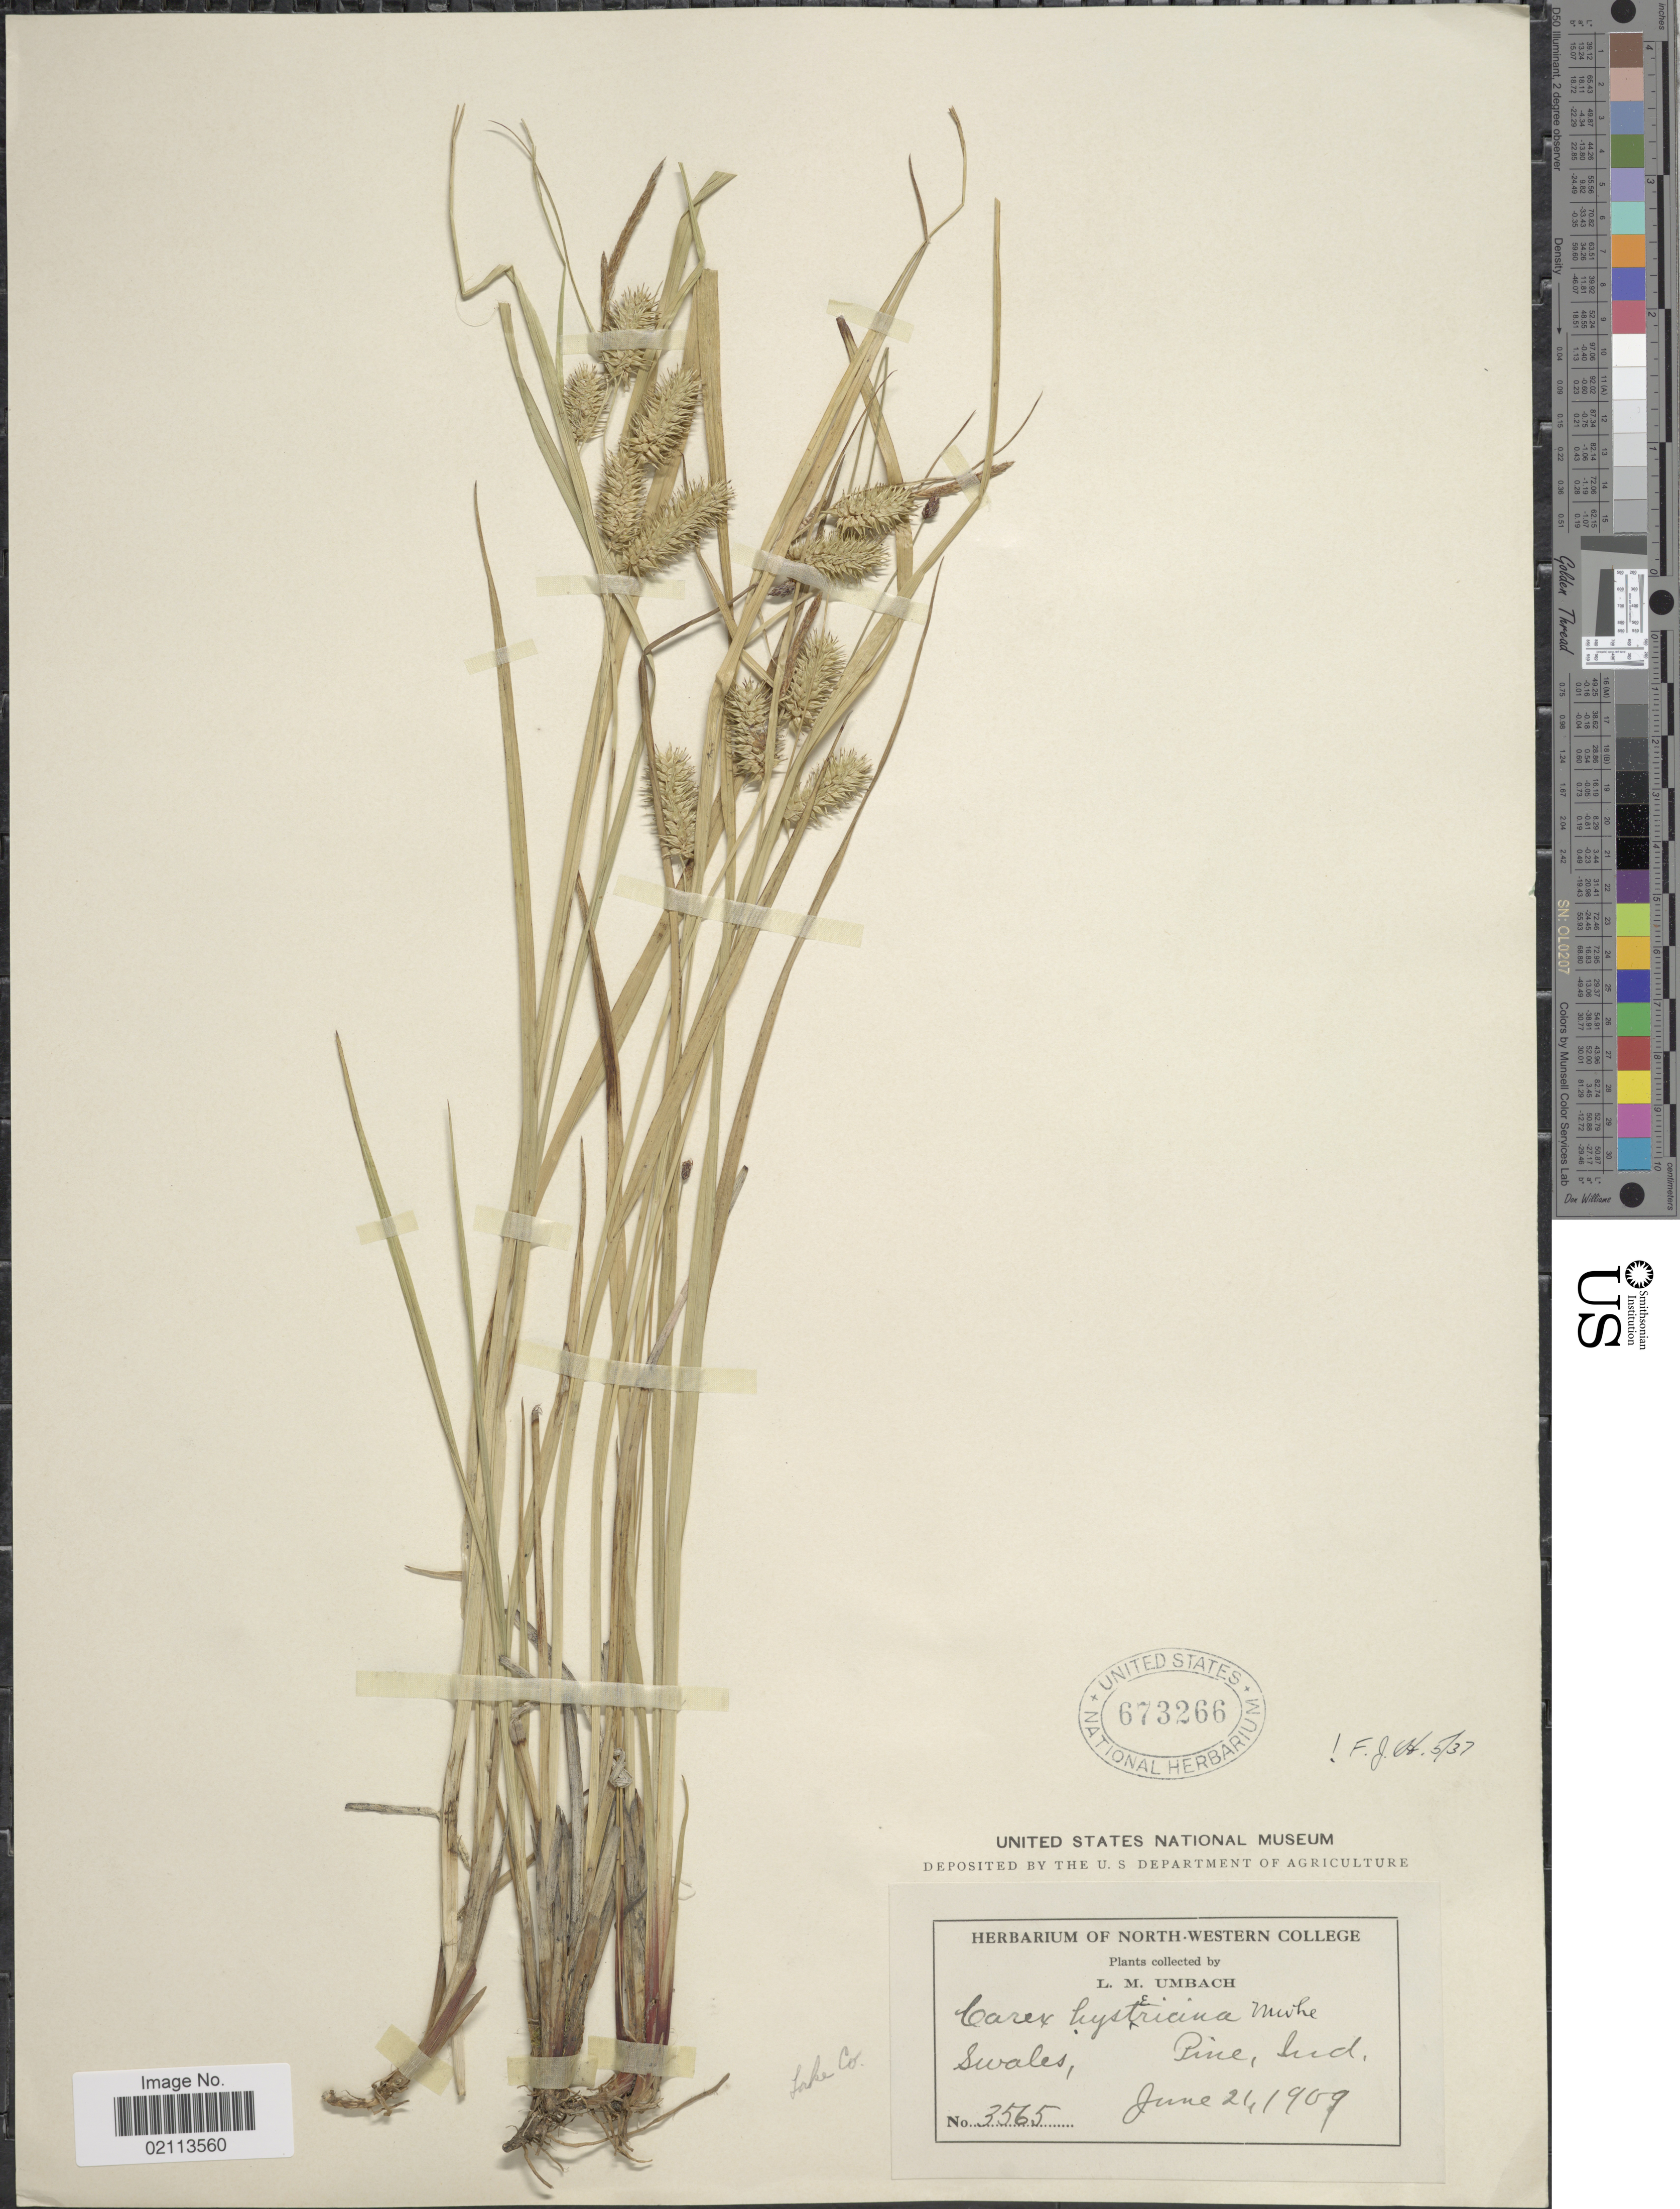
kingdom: Plantae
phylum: Tracheophyta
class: Liliopsida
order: Poales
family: Cyperaceae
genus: Carex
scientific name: Carex hystericina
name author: Muhl. ex Willd.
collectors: L. M. Umbach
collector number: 3565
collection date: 1909-06-24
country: United States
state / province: Indiana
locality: Swales, Pine, Lake Co.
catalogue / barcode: US 673266